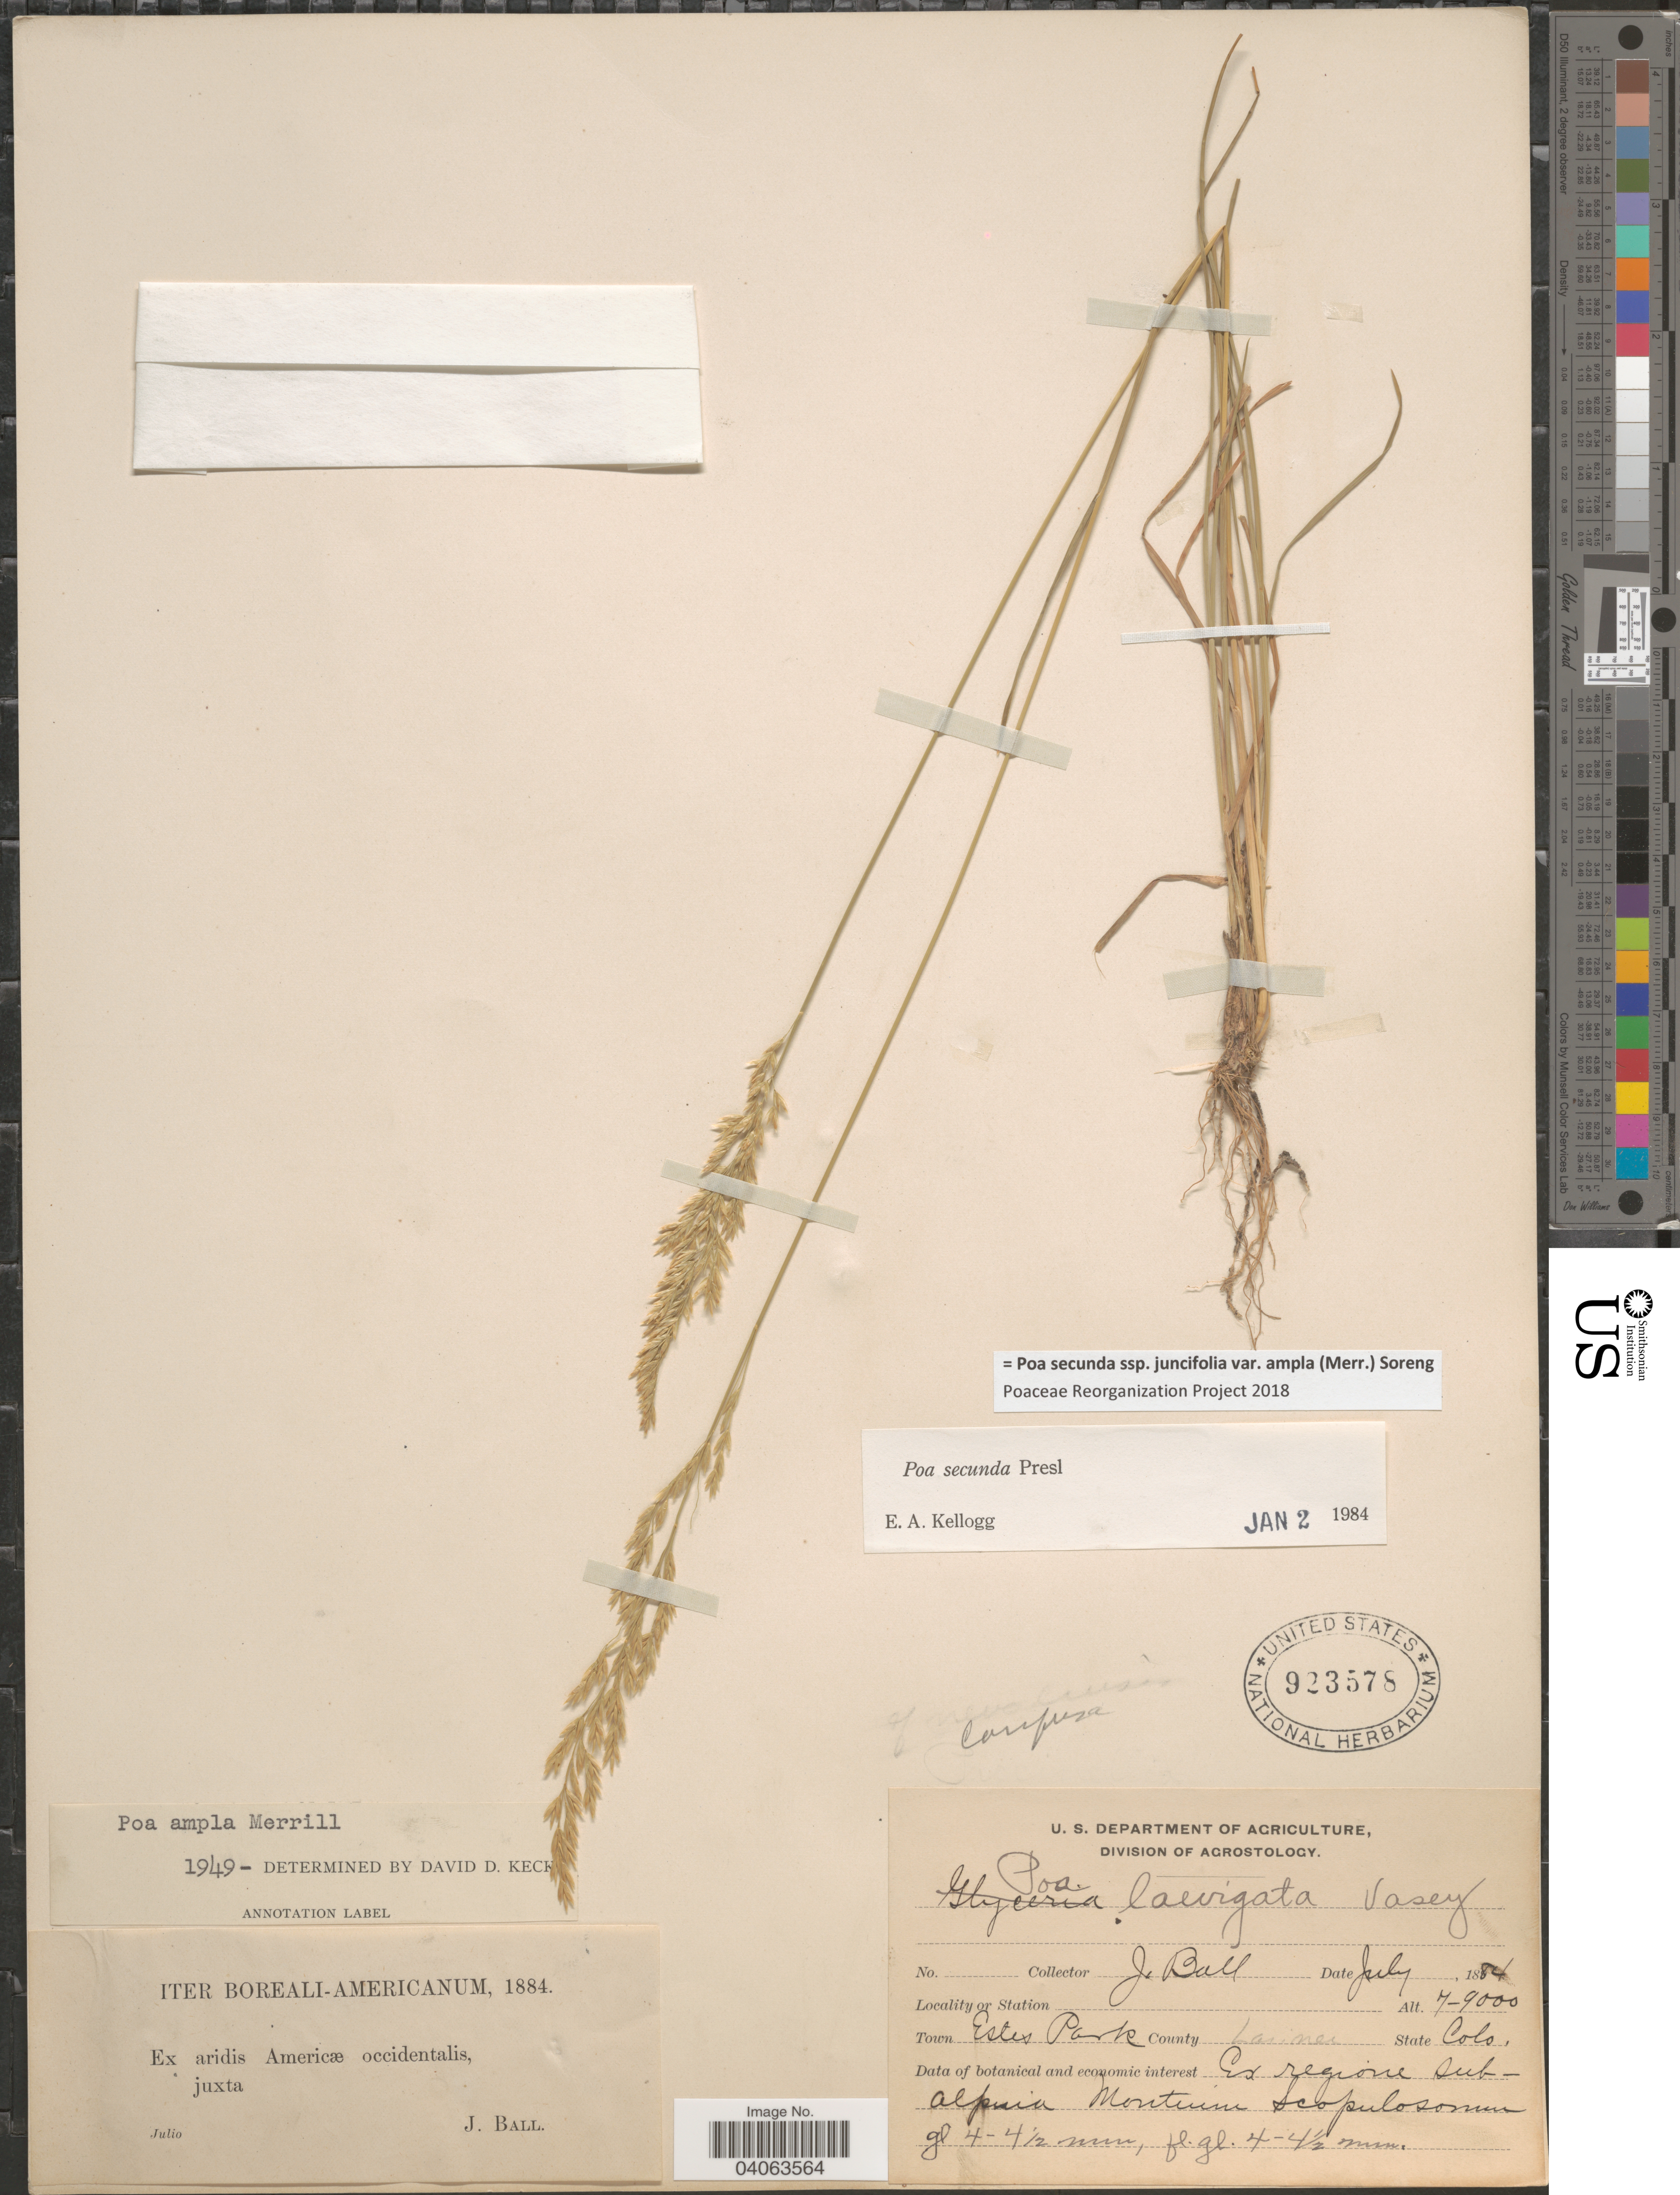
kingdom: Plantae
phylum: Tracheophyta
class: Liliopsida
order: Poales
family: Poaceae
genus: Poa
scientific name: Poa secunda subsp. juncifolia var. ampla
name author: (Merr.) Soreng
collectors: J. Ball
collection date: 1884-07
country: United States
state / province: Colorado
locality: Town Estes Park. County Larimer. Ex regione subalpina Montium Scopulosonum. Iter Boreali-Americanum. Ex aridis Americae occidentalis, juxta.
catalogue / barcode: US 923578